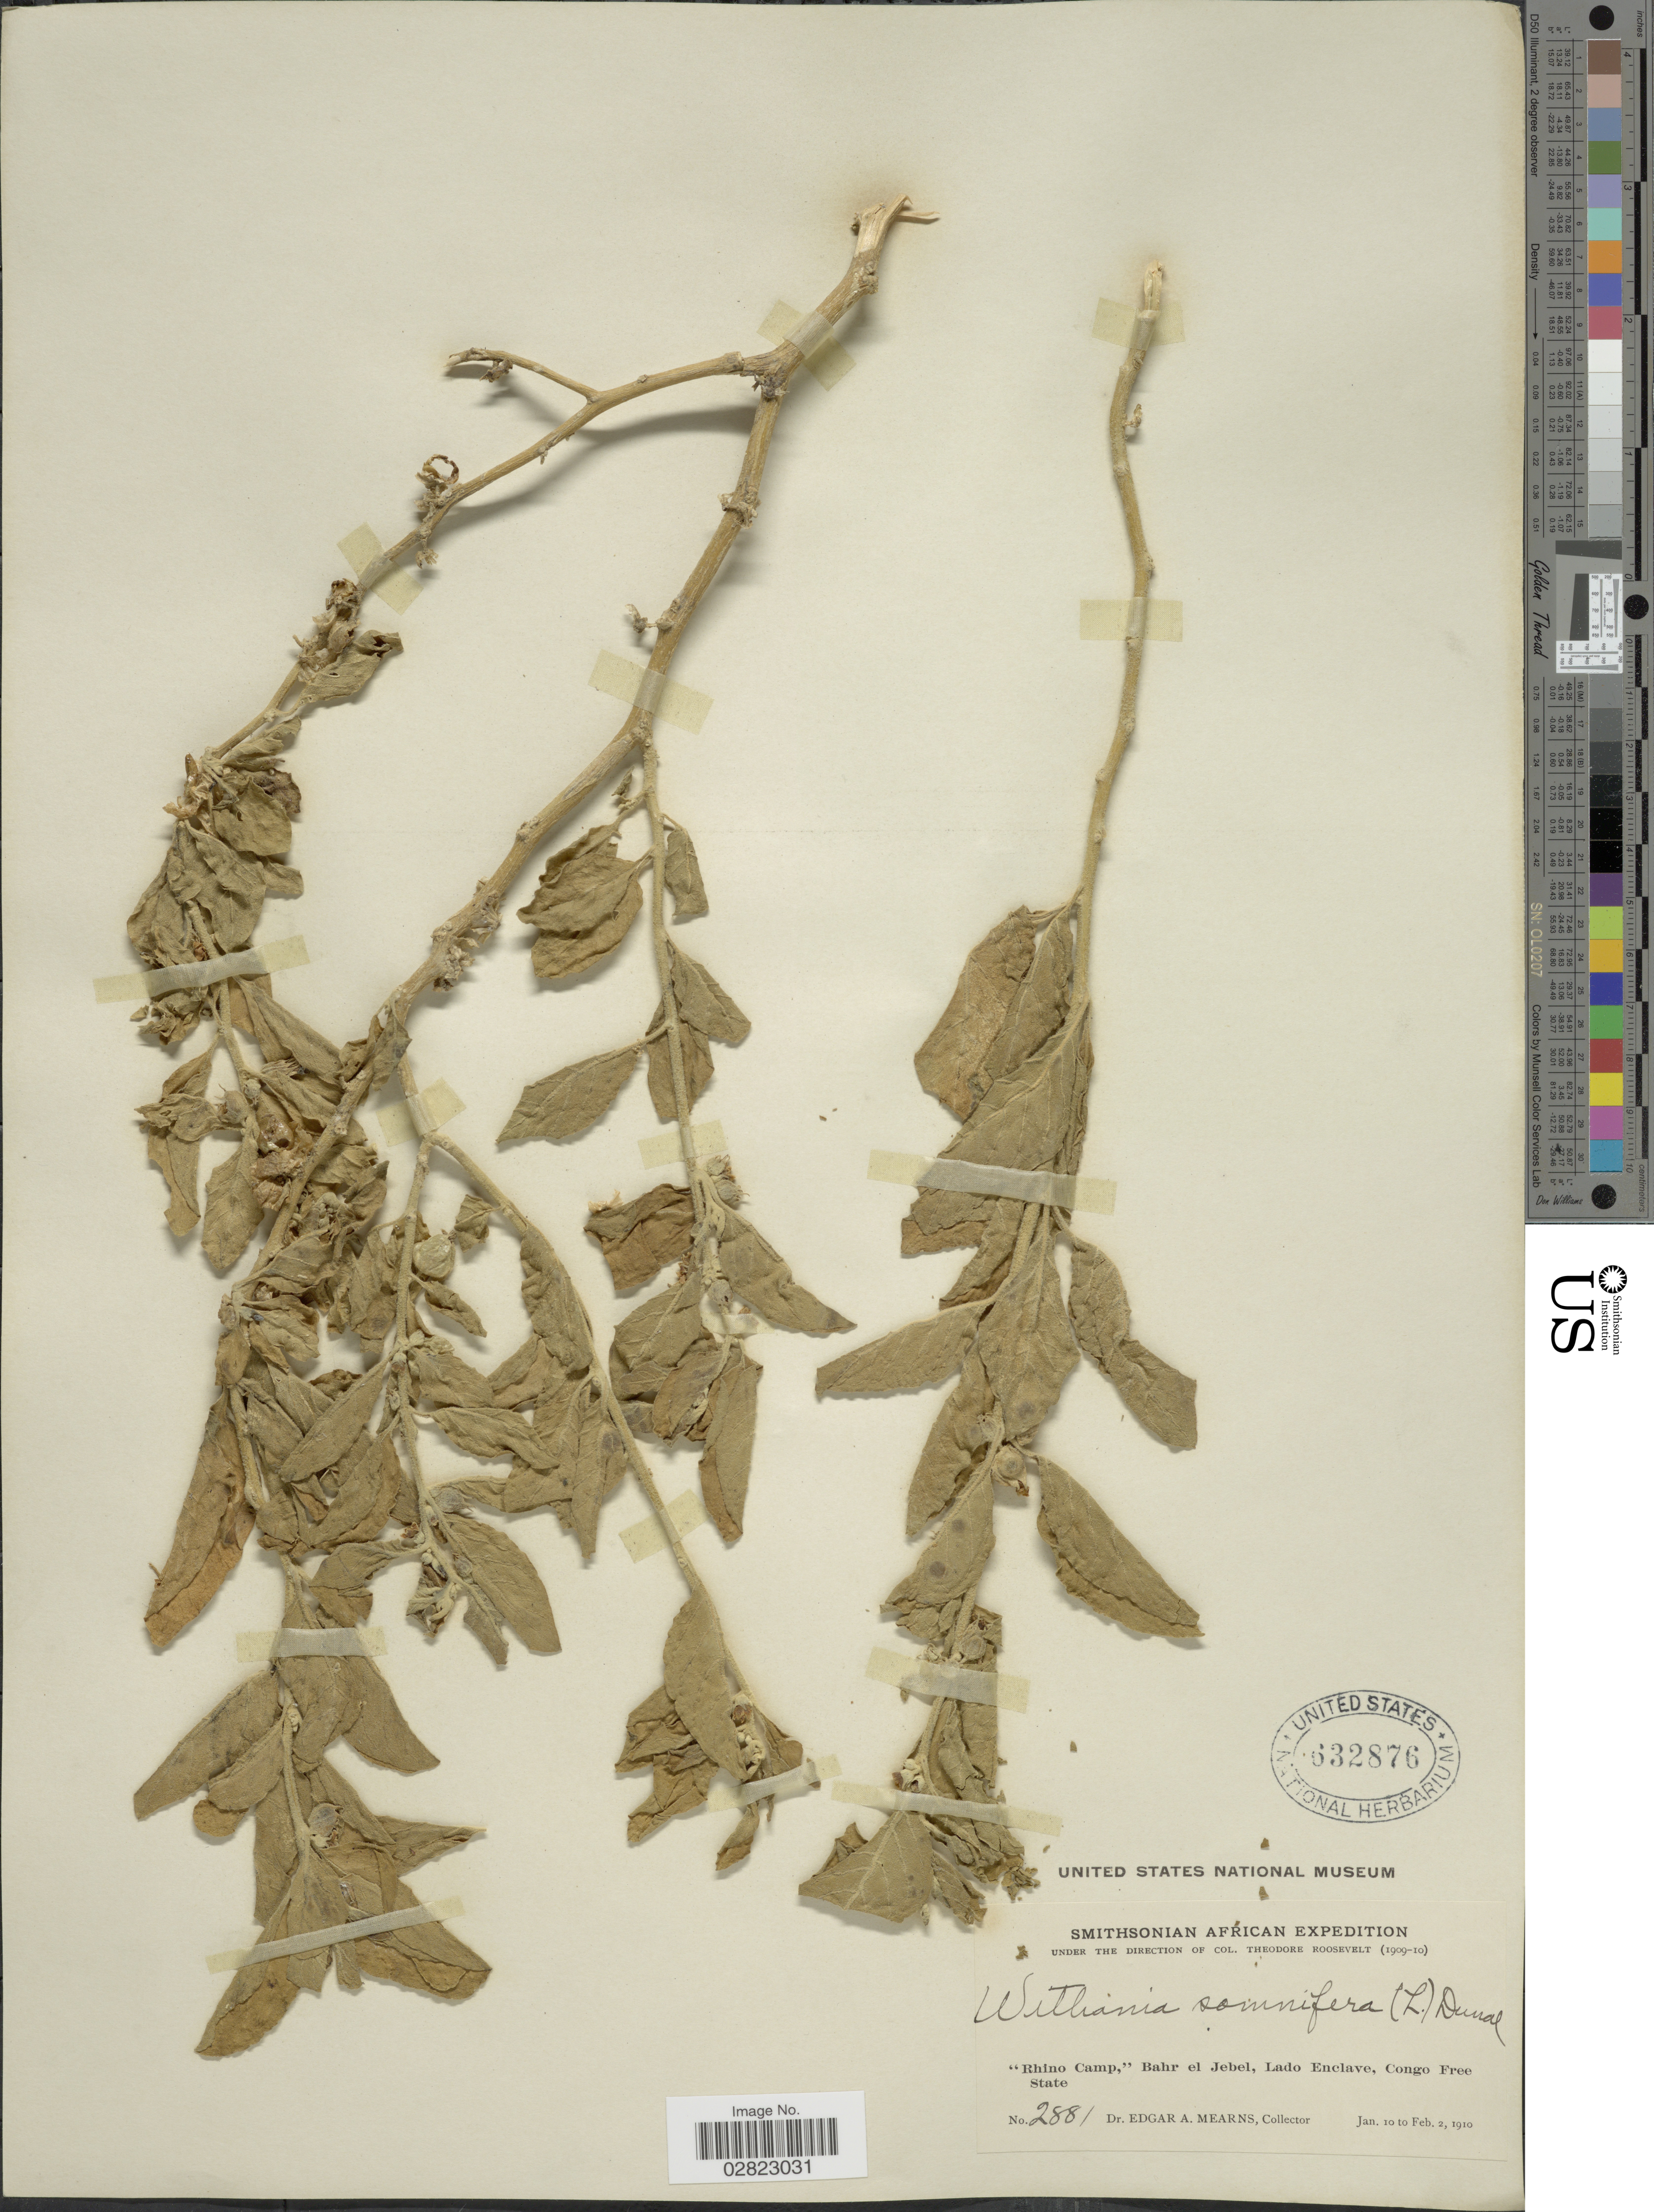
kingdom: Plantae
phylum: Tracheophyta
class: Magnoliopsida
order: Solanales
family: Solanaceae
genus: Withania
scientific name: Withania somnifera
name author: (L.) Dunal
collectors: E. A. Mearns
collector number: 2881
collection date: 1910-01-10/1910-02-02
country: South Sudan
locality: "Rhino Camp", Bahr el Jebel, Lado Enclave, Congo Free State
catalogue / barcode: US 632876